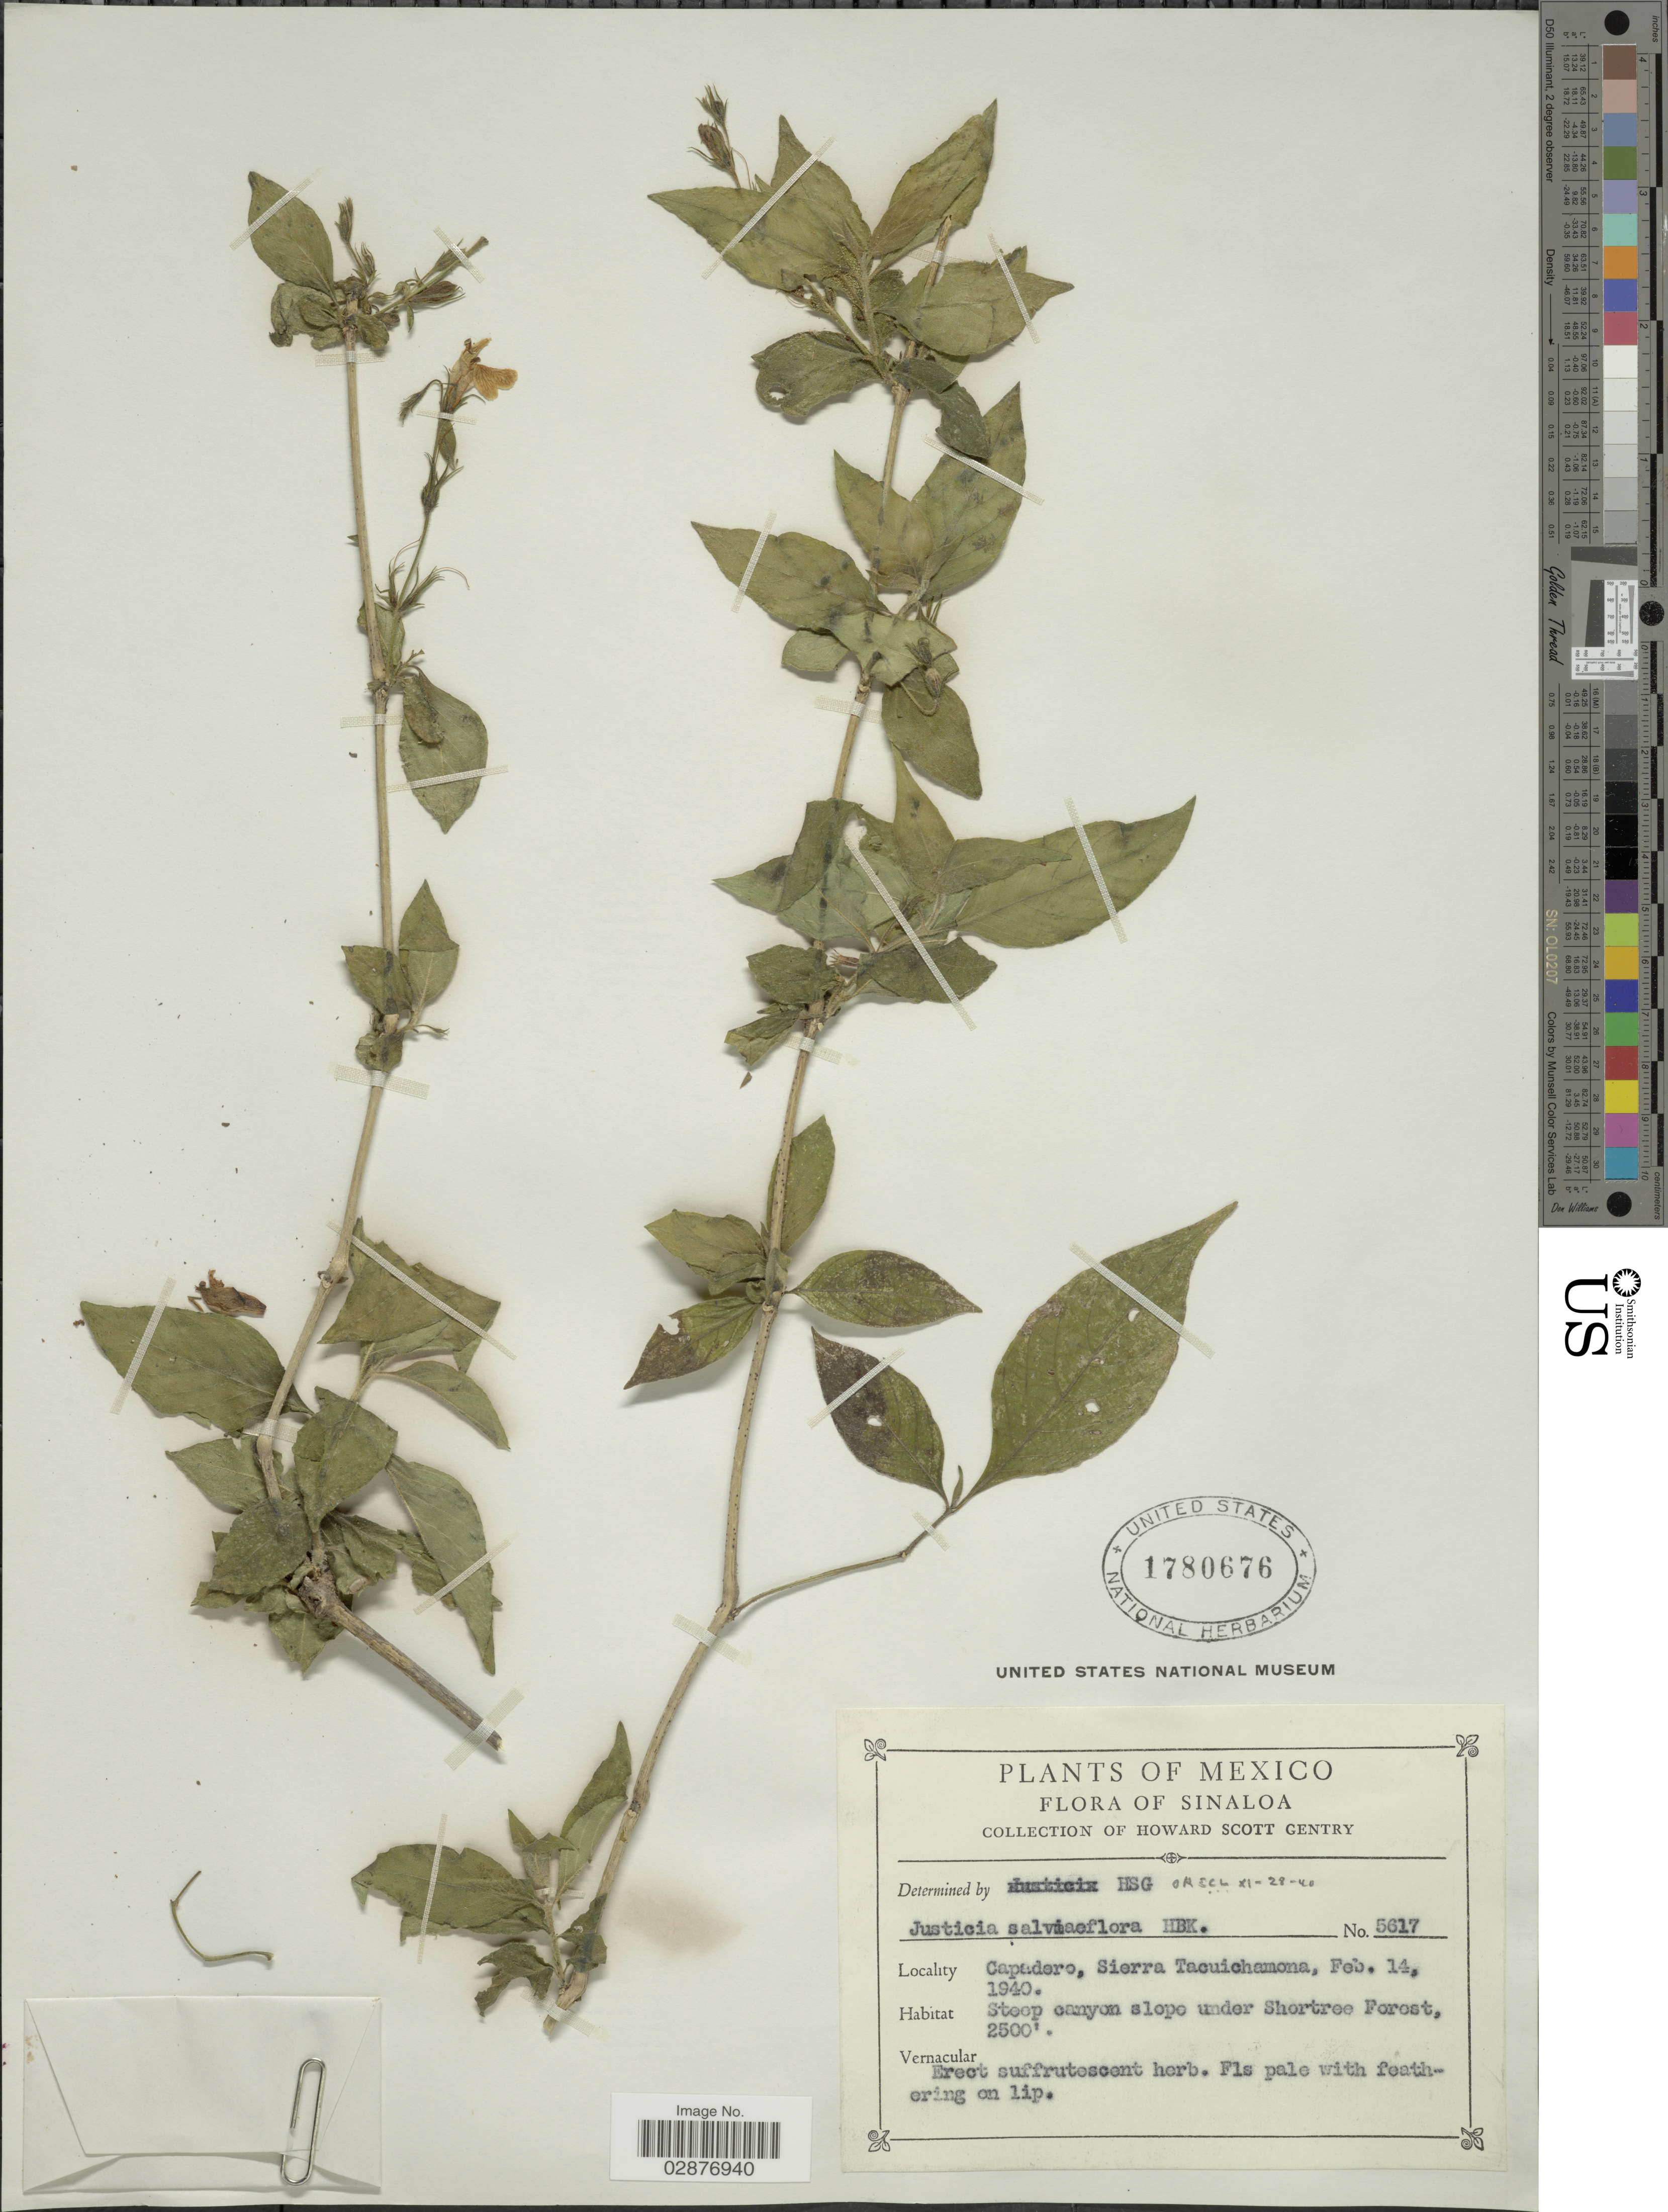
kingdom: Plantae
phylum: Tracheophyta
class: Magnoliopsida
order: Lamiales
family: Acanthaceae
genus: Justicia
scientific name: Justicia salviiflora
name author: Kunth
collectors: H. S. Gentry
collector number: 5617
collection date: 1940-02-14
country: Mexico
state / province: Sinaloa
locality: Capadero, Sierra Tacuichamona.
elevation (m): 762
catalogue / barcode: US 1780676